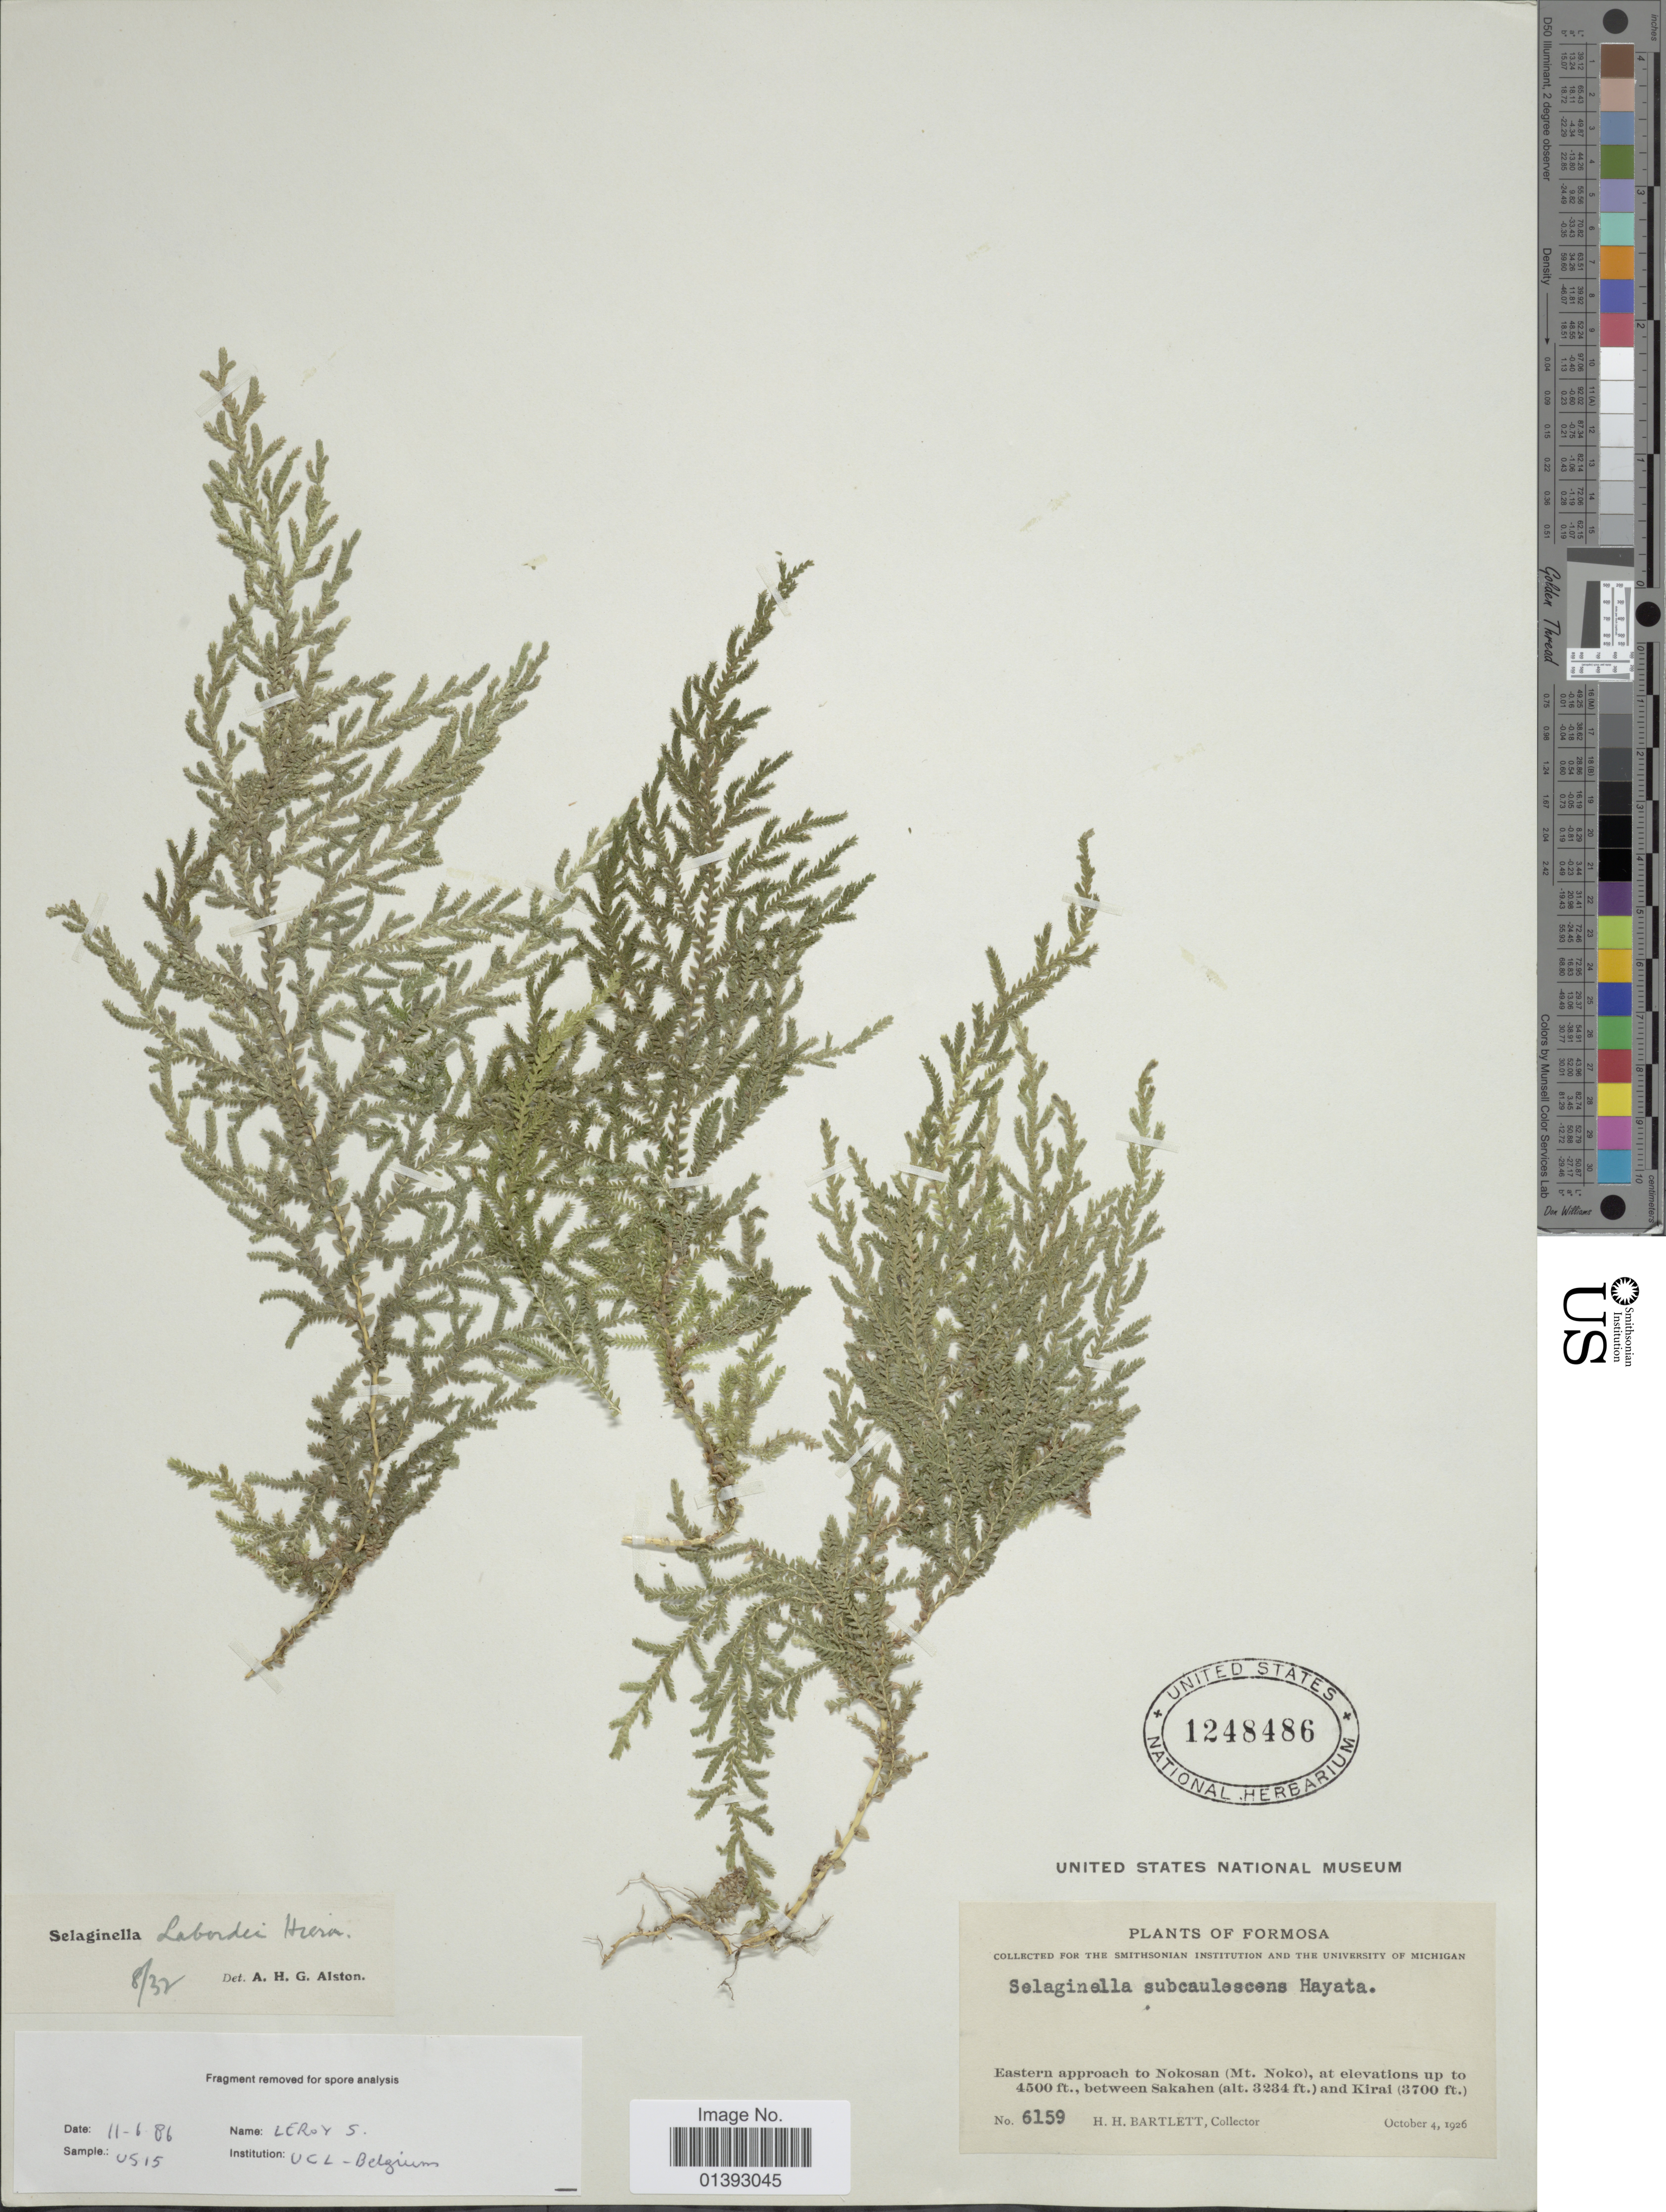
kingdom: Plantae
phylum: Tracheophyta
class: Lycopodiopsida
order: Selaginellales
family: Selaginellaceae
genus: Selaginella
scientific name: Selaginella labordei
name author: Hieron. ex Christ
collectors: H. H. Bartlett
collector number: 6159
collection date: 1926-10-04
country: Taiwan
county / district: Hualien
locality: Eastern approach to Nokosan(Mt. Noko), between Sakahen and Kiral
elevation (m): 986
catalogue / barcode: US 1248486